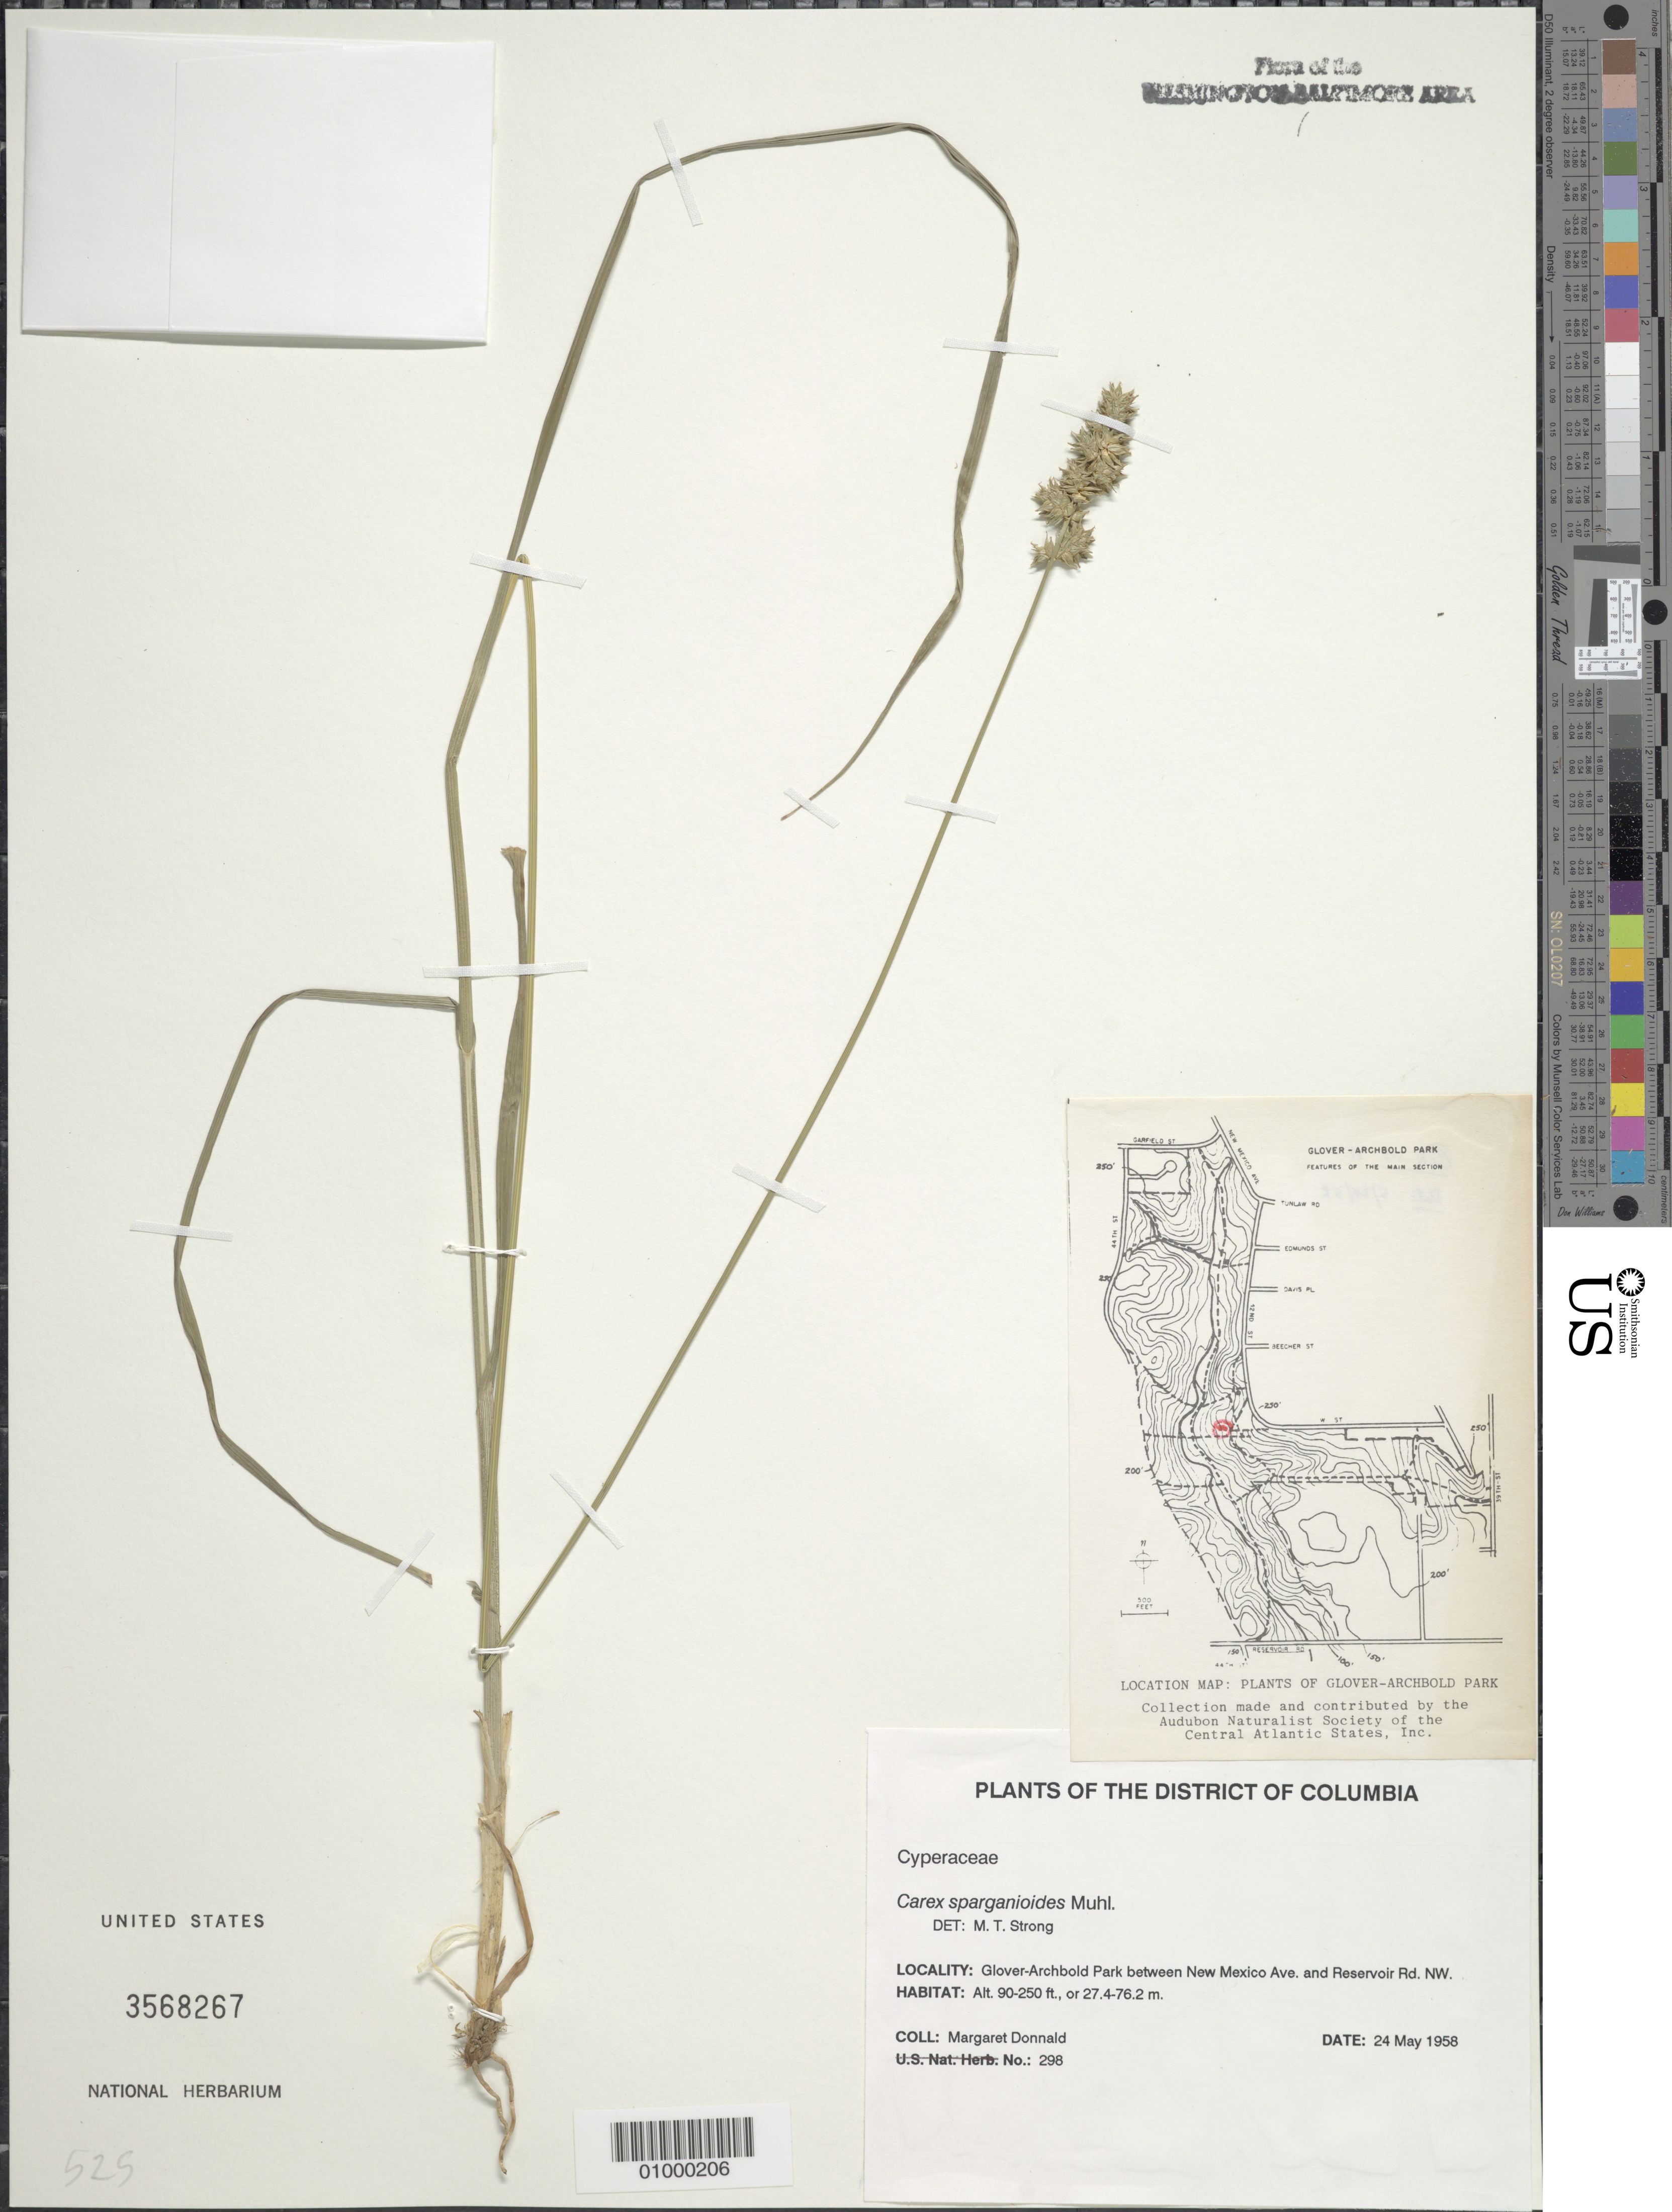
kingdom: Plantae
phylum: Tracheophyta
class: Liliopsida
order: Poales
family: Cyperaceae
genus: Carex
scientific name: Carex sparganioides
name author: Muhl. ex Willd.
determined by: Strong, M. T., (US), Smithsonian Institution - National Museum of Natural History (UNITED STATES)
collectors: M. Donnald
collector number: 298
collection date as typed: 24 May 1958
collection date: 1958-05-24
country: United States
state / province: District of Columbia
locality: Glover-Archbold Park between New Mexico Avenue and Reservoir Road NW.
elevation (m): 27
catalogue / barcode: US 3568267